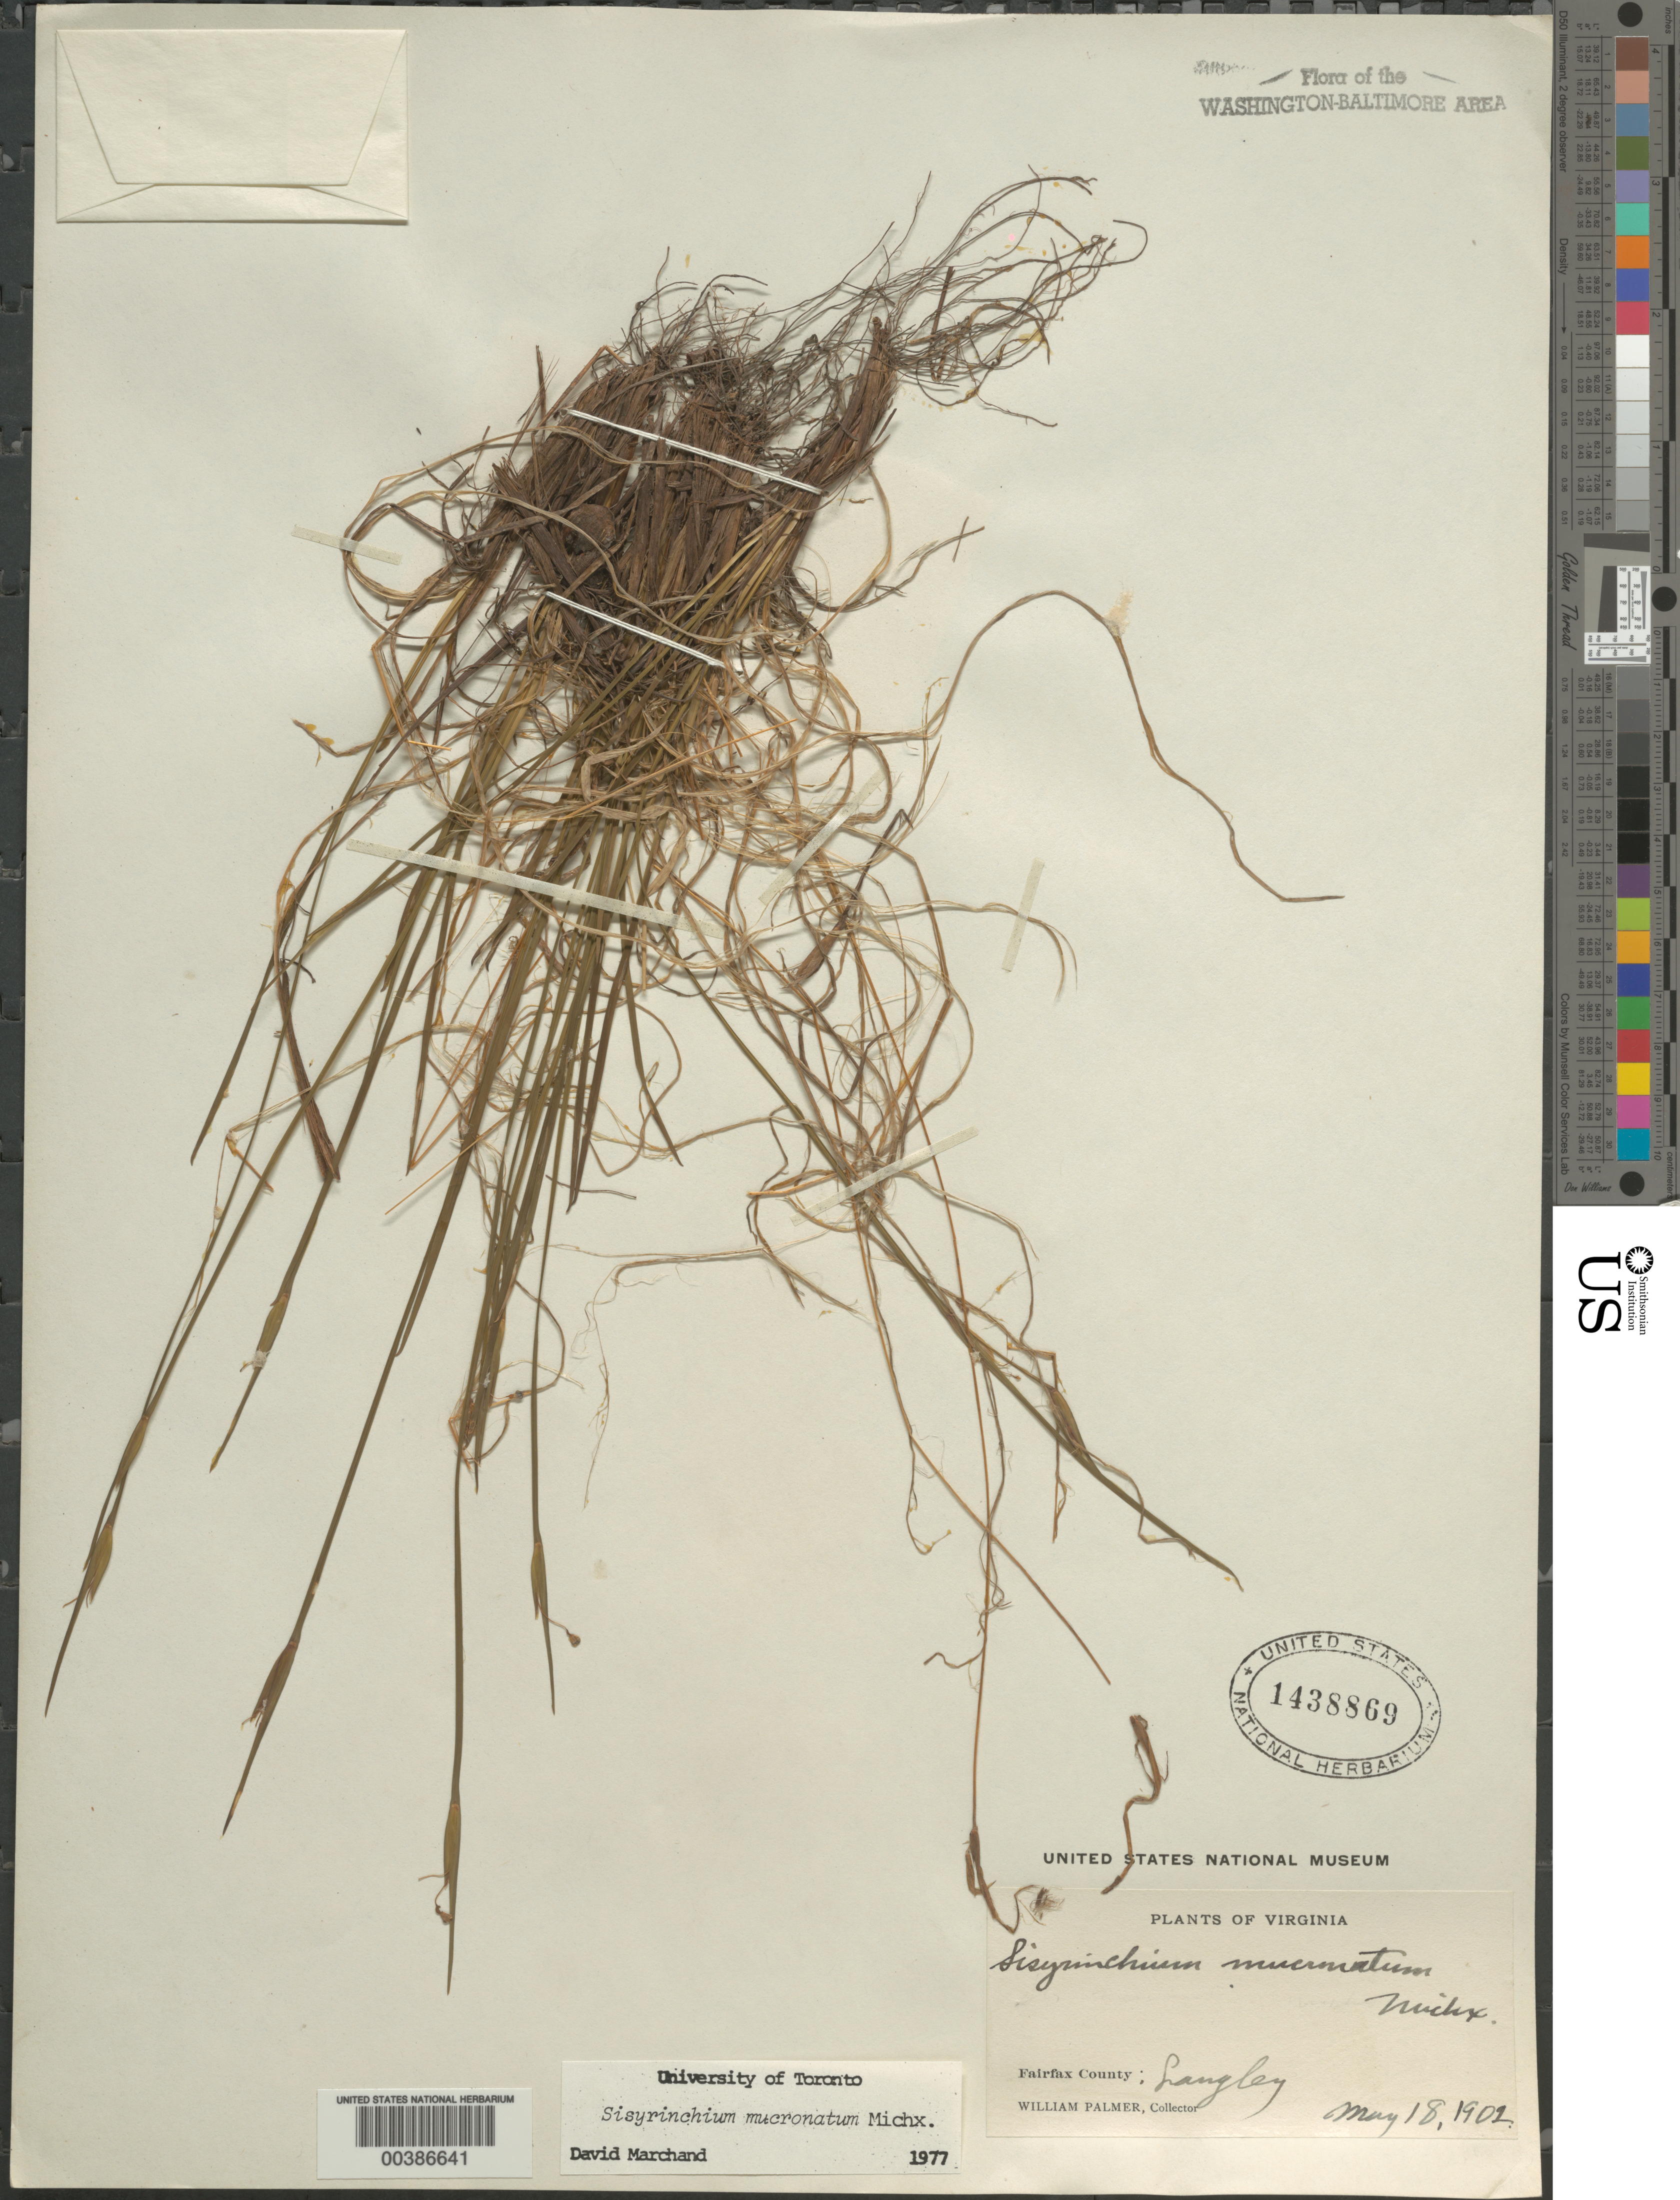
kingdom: Plantae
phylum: Tracheophyta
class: Liliopsida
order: Asparagales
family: Iridaceae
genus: Sisyrinchium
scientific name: Sisyrinchium mucronatum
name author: Michx.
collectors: W. Palmer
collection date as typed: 18 May 1901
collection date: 1901-05-18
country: United States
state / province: Virginia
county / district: Fairfax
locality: Langley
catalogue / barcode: US 1438869